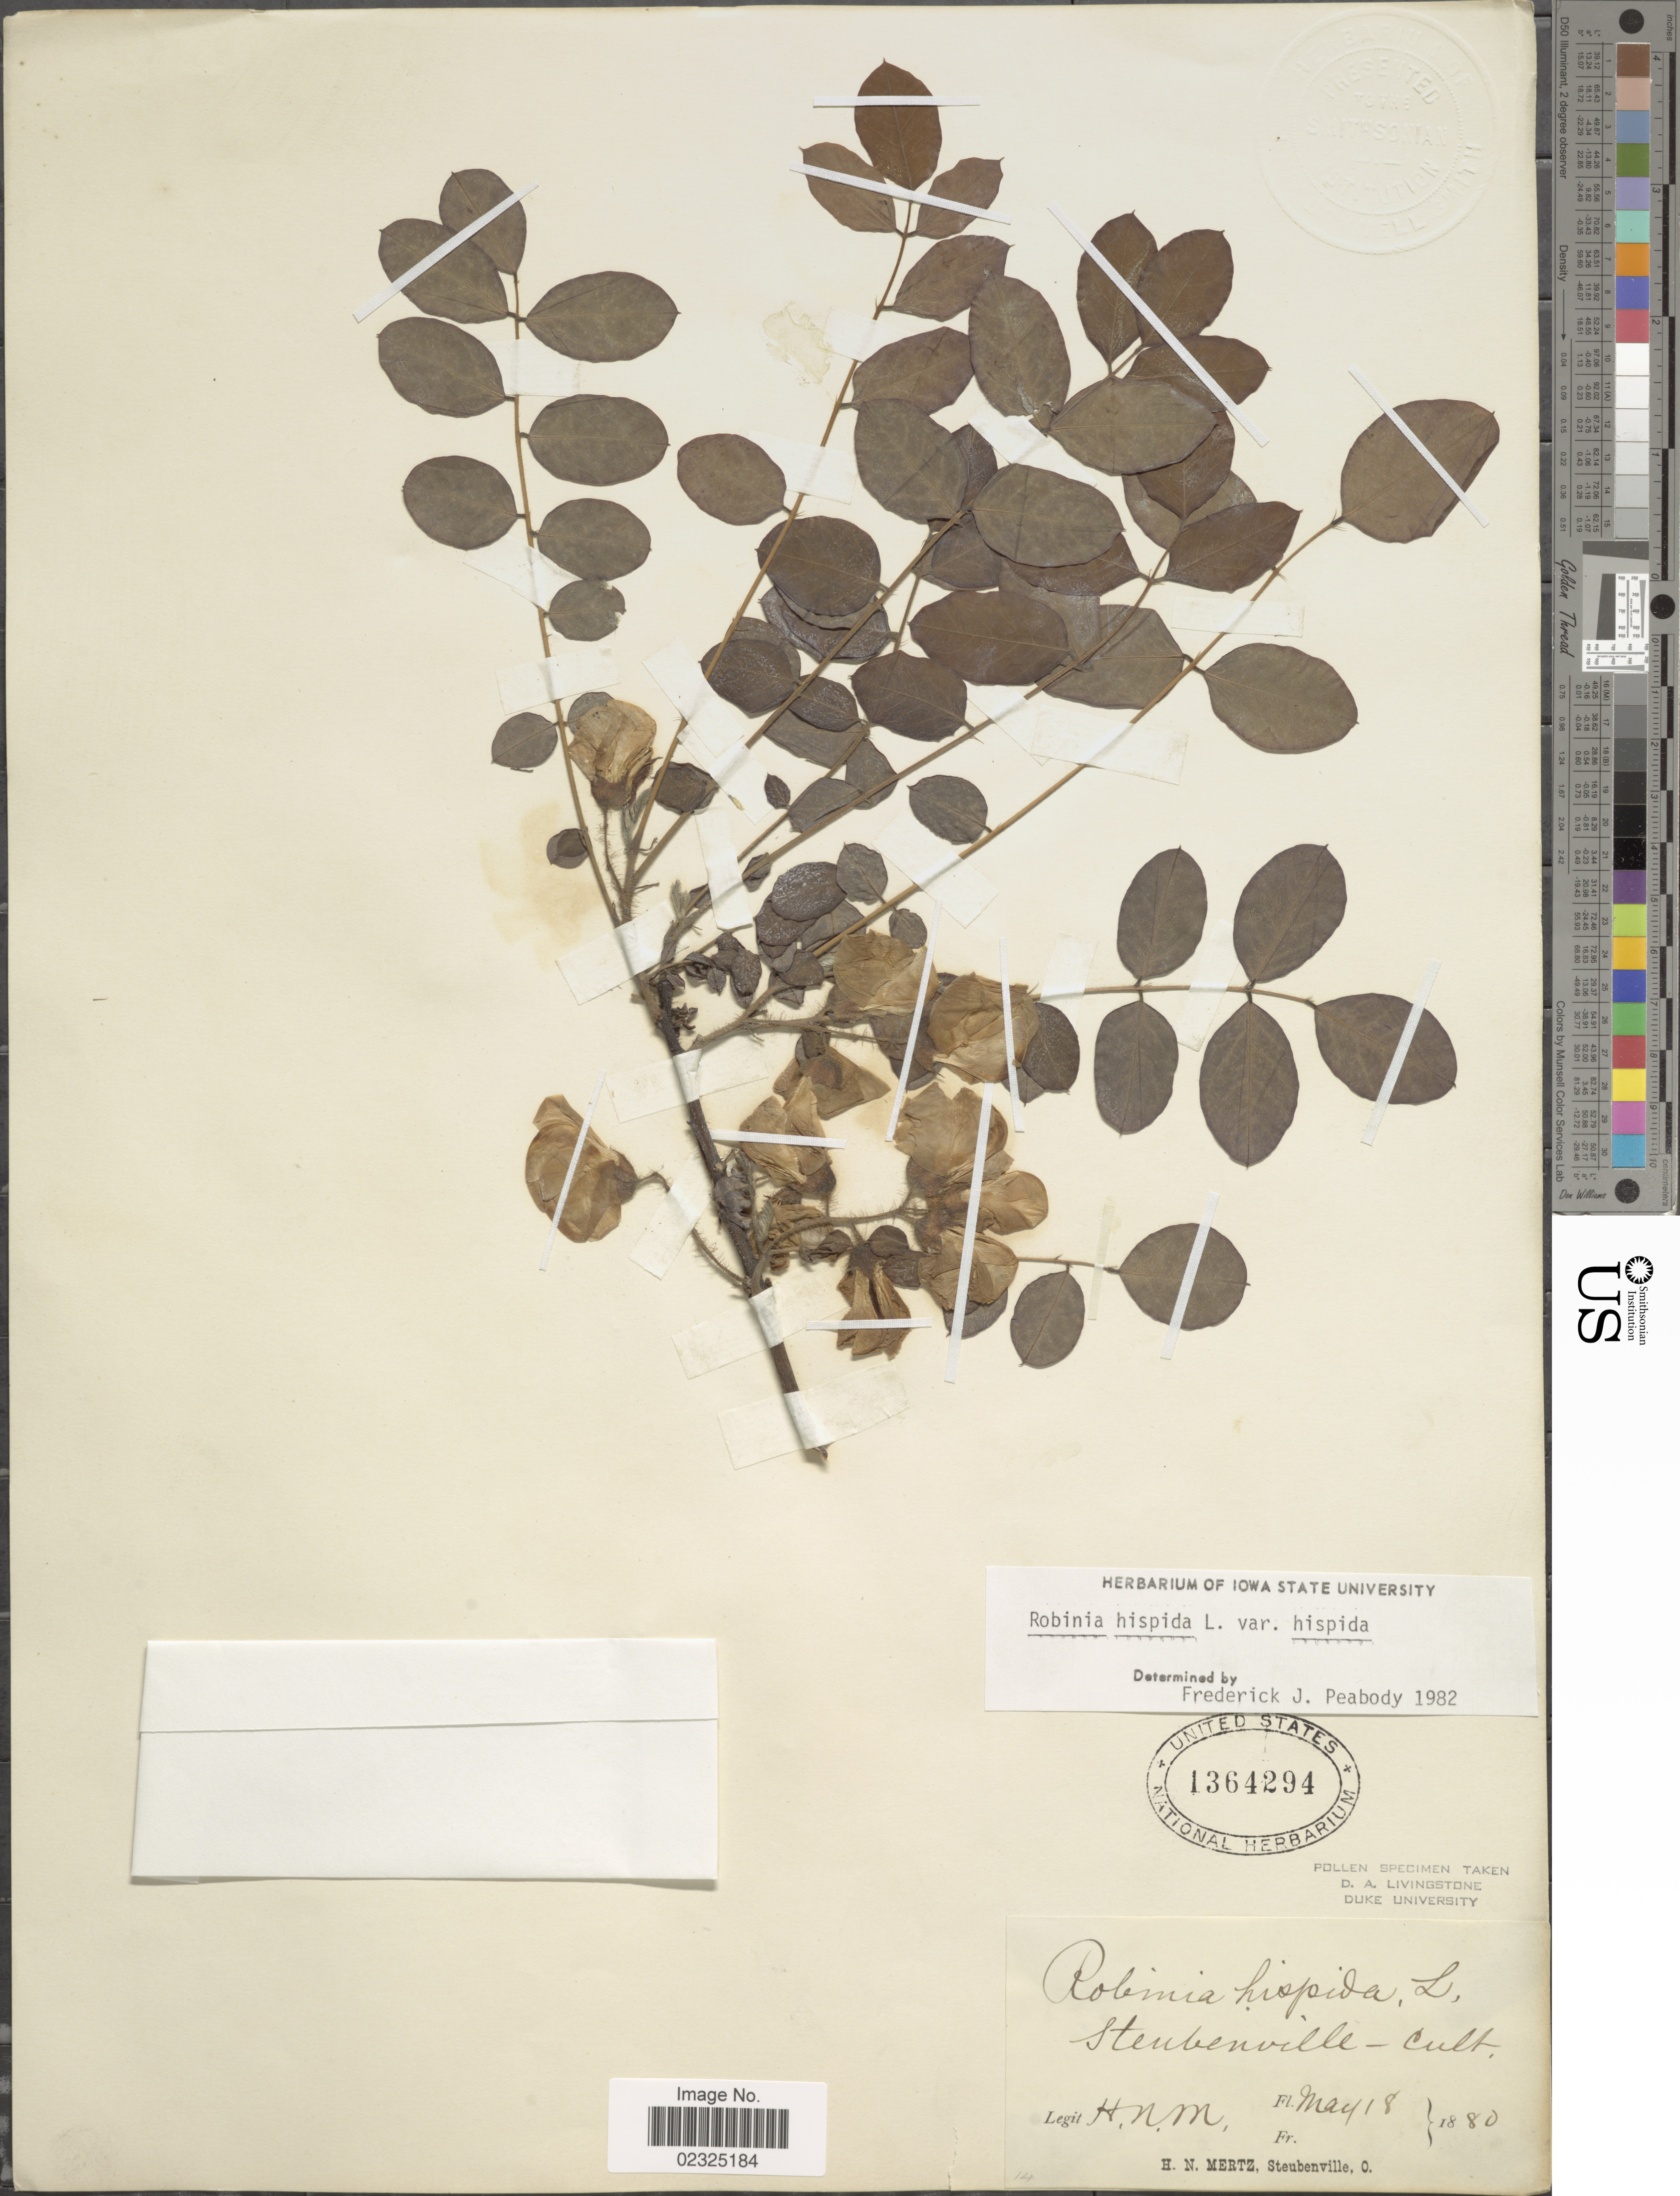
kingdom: Plantae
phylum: Tracheophyta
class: Magnoliopsida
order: Fabales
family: Fabaceae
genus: Robinia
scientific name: Robinia hispida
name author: L.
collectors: H. Mertz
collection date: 1880-05-18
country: United States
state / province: Ohio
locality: Steubenville.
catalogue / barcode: US 1364294